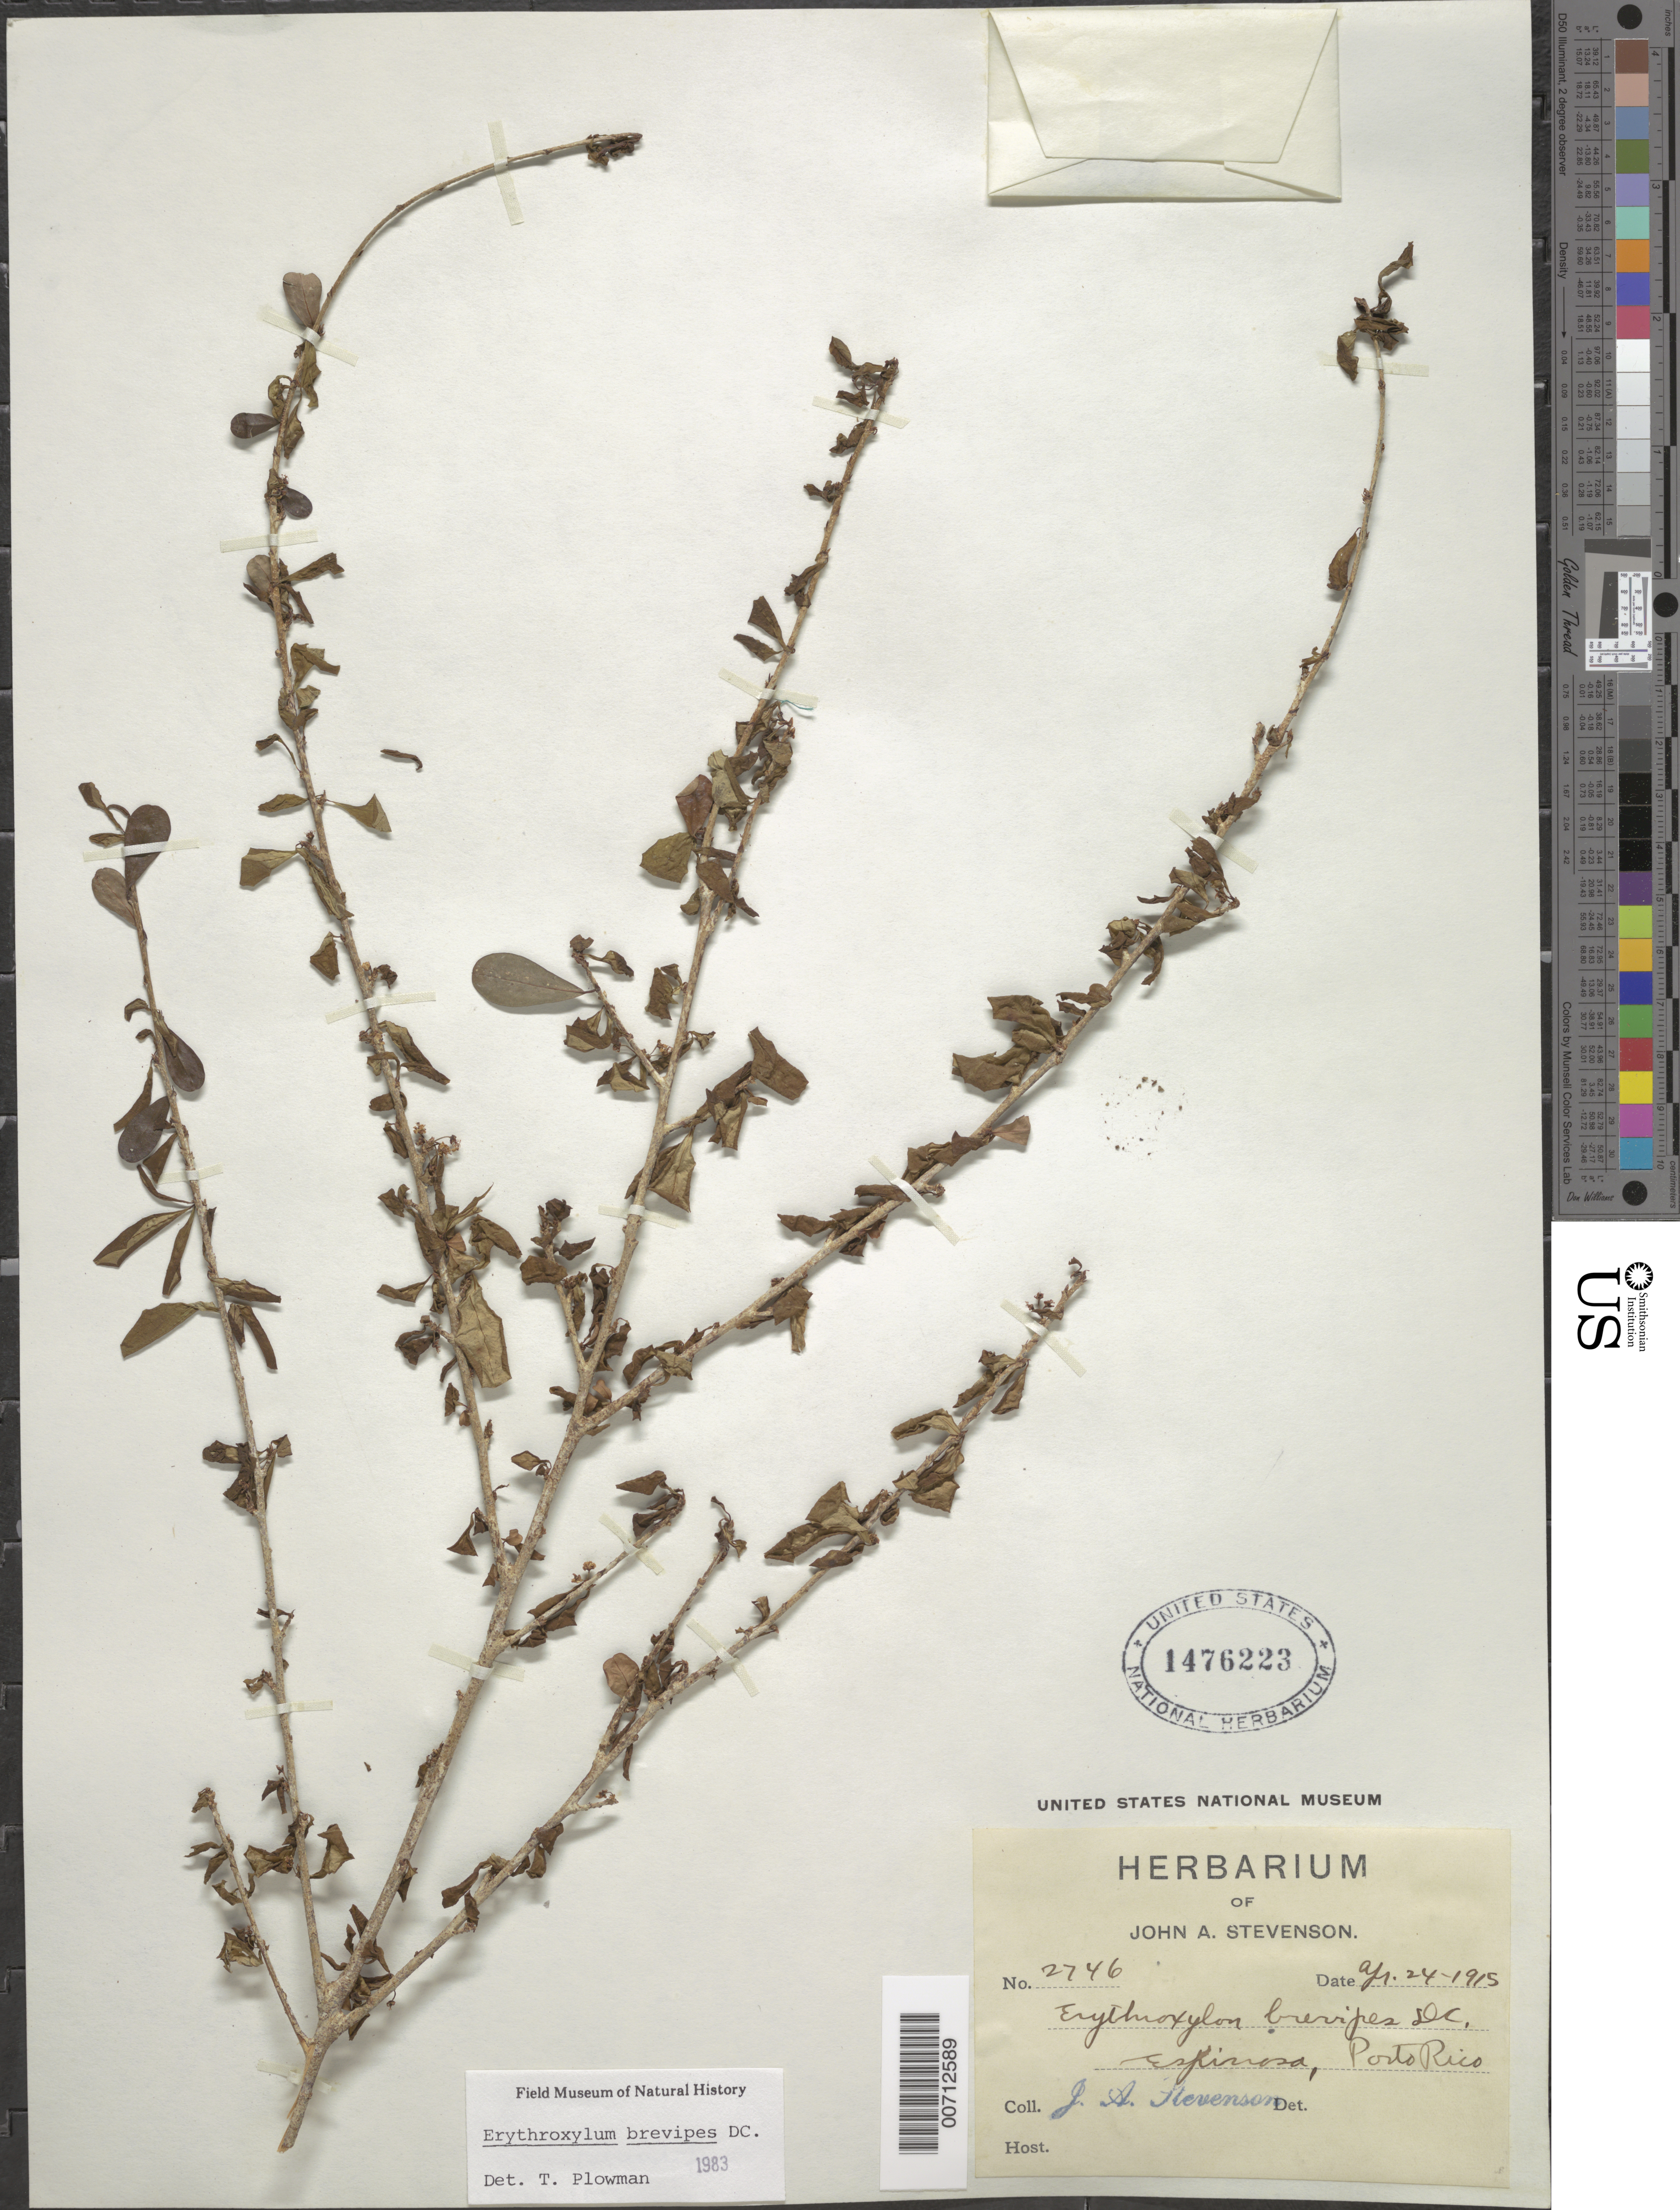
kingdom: Plantae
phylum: Tracheophyta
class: Magnoliopsida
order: Malpighiales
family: Erythroxylaceae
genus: Erythroxylum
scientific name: Erythroxylum brevipes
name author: DC.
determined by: Plowman, Timothy C.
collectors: J. Stevenson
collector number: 2746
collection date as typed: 24 Apr 1915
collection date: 1915-04-24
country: Puerto Rico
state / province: Espinosa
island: Greater Antilles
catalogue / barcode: US 1476223